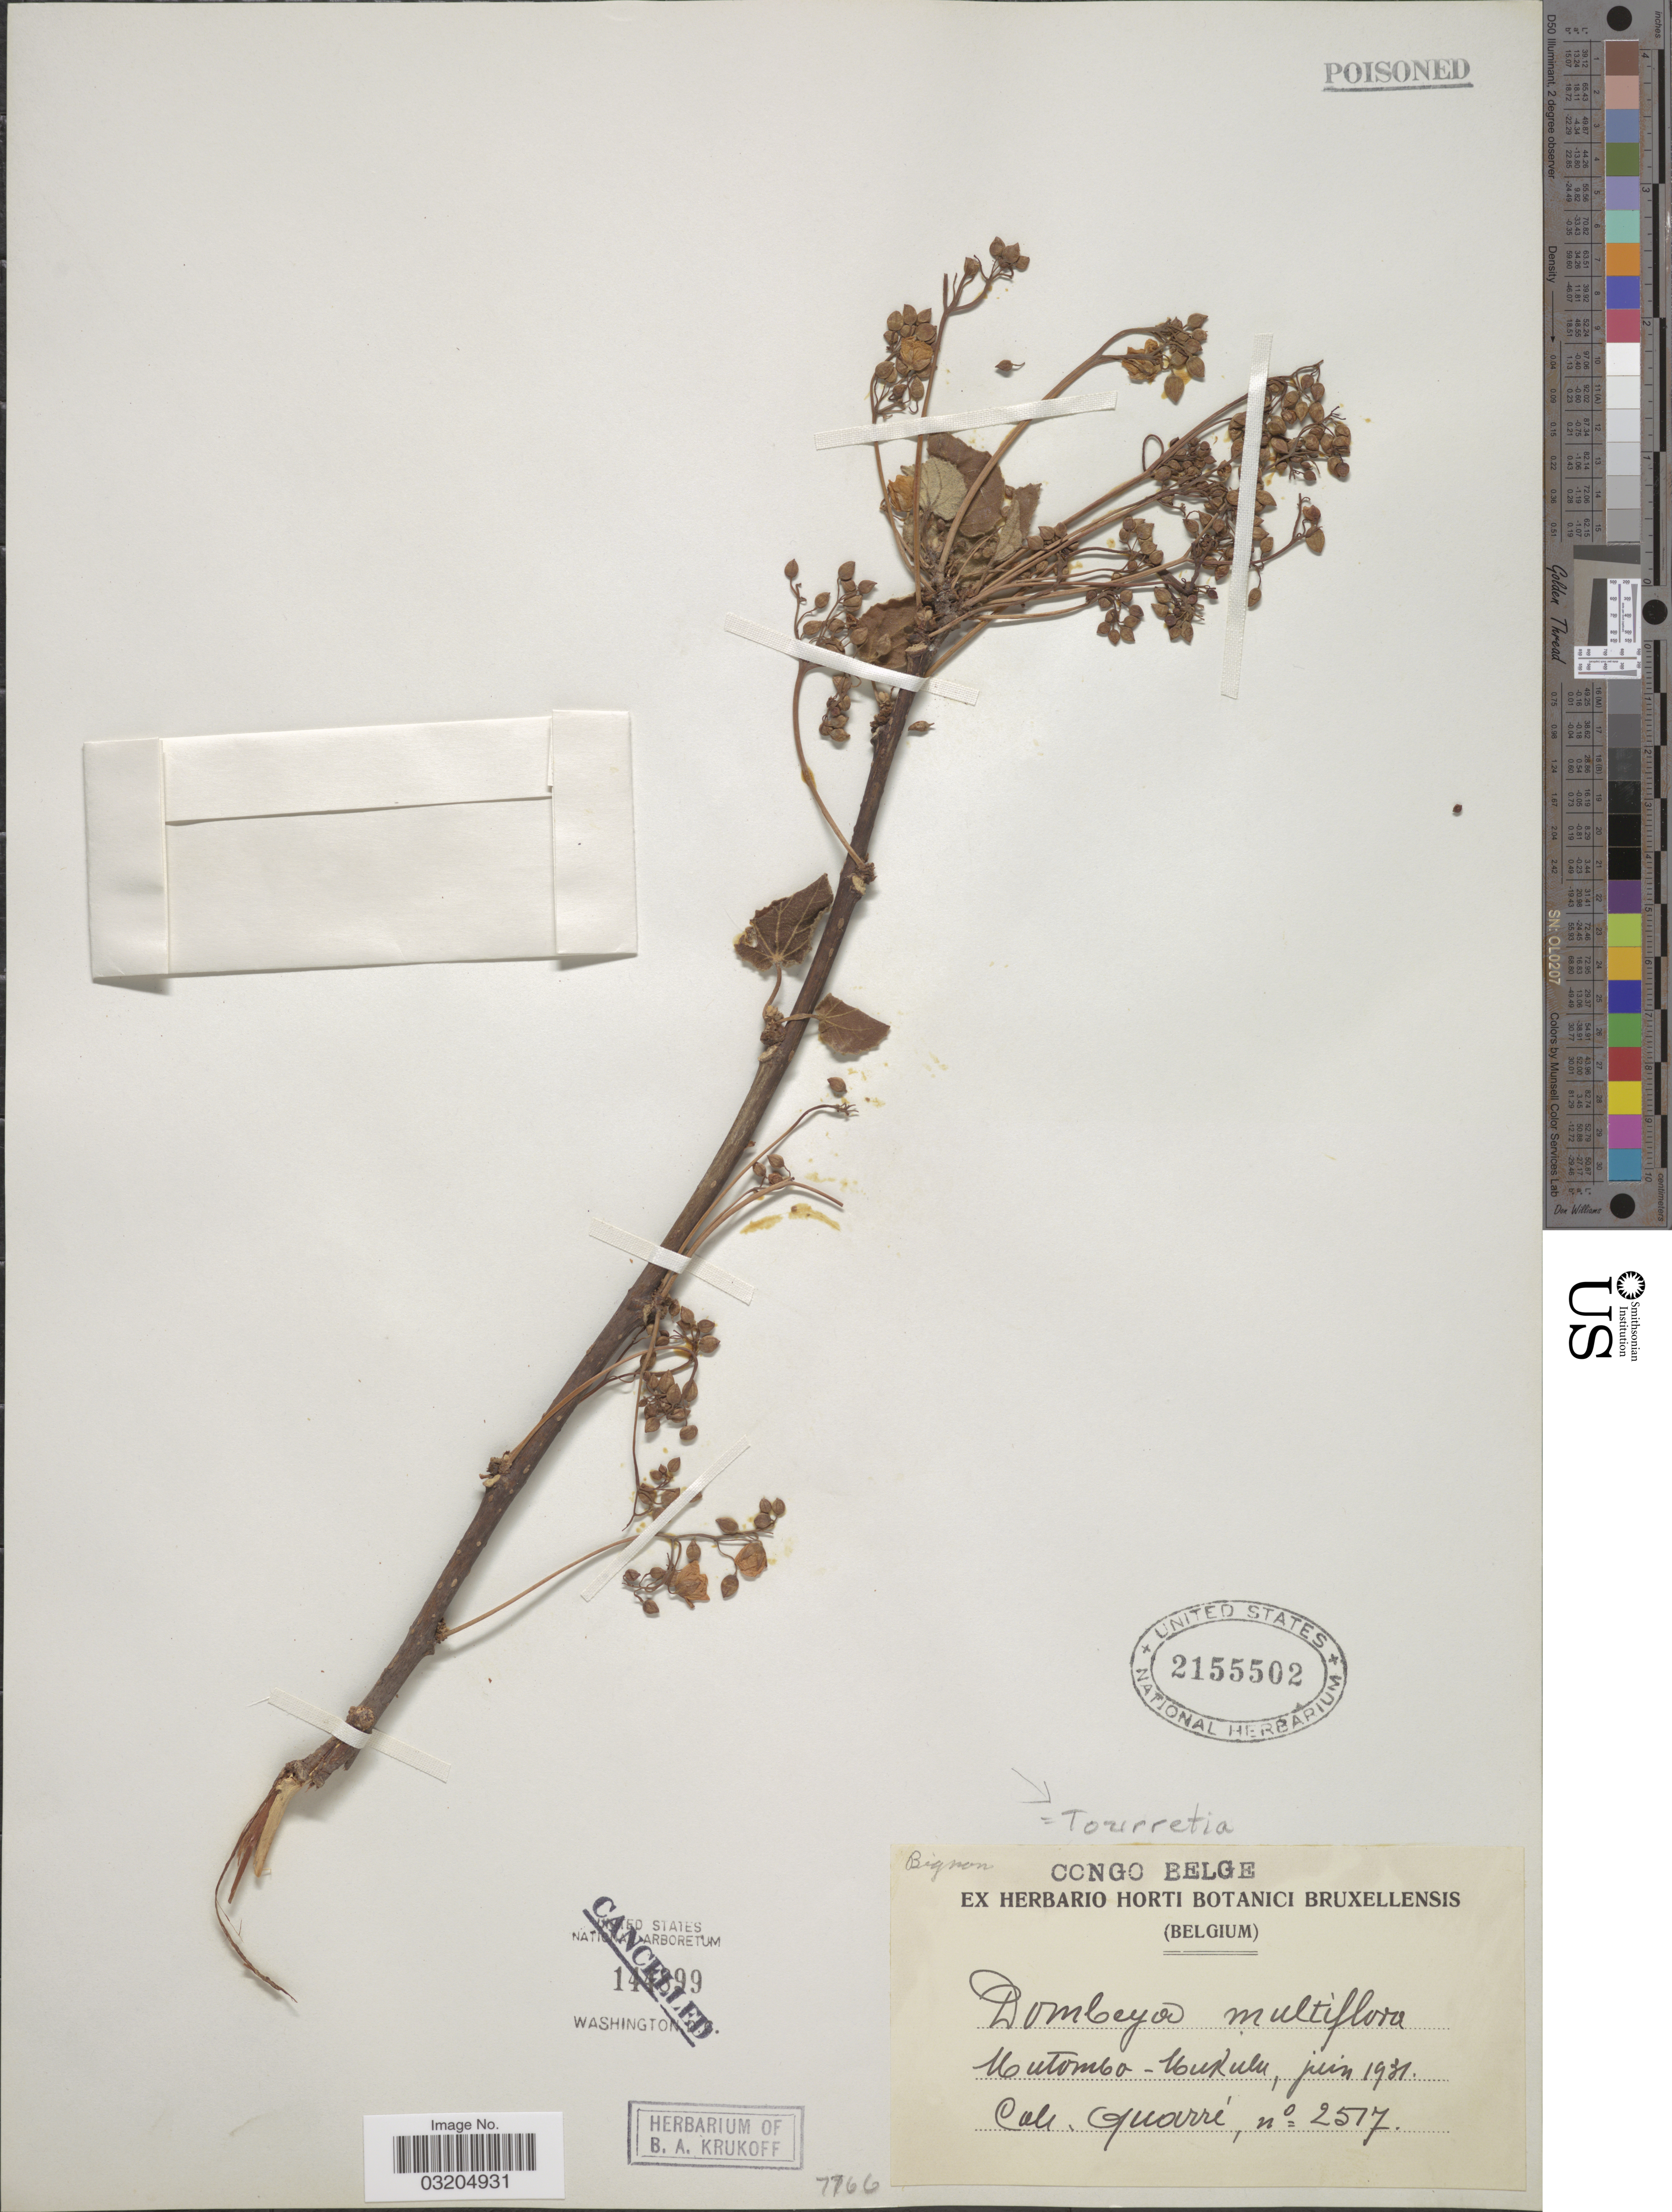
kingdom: Plantae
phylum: Tracheophyta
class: Magnoliopsida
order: Malvales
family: Malvaceae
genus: Dombeya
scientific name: Dombeya multiflora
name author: (Endl.) Planch.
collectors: -. Quarre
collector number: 2517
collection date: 1931-06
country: Congo, Democratic Republic of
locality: Congo Belge. Mutombo-Mukulu.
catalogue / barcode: US 2155502